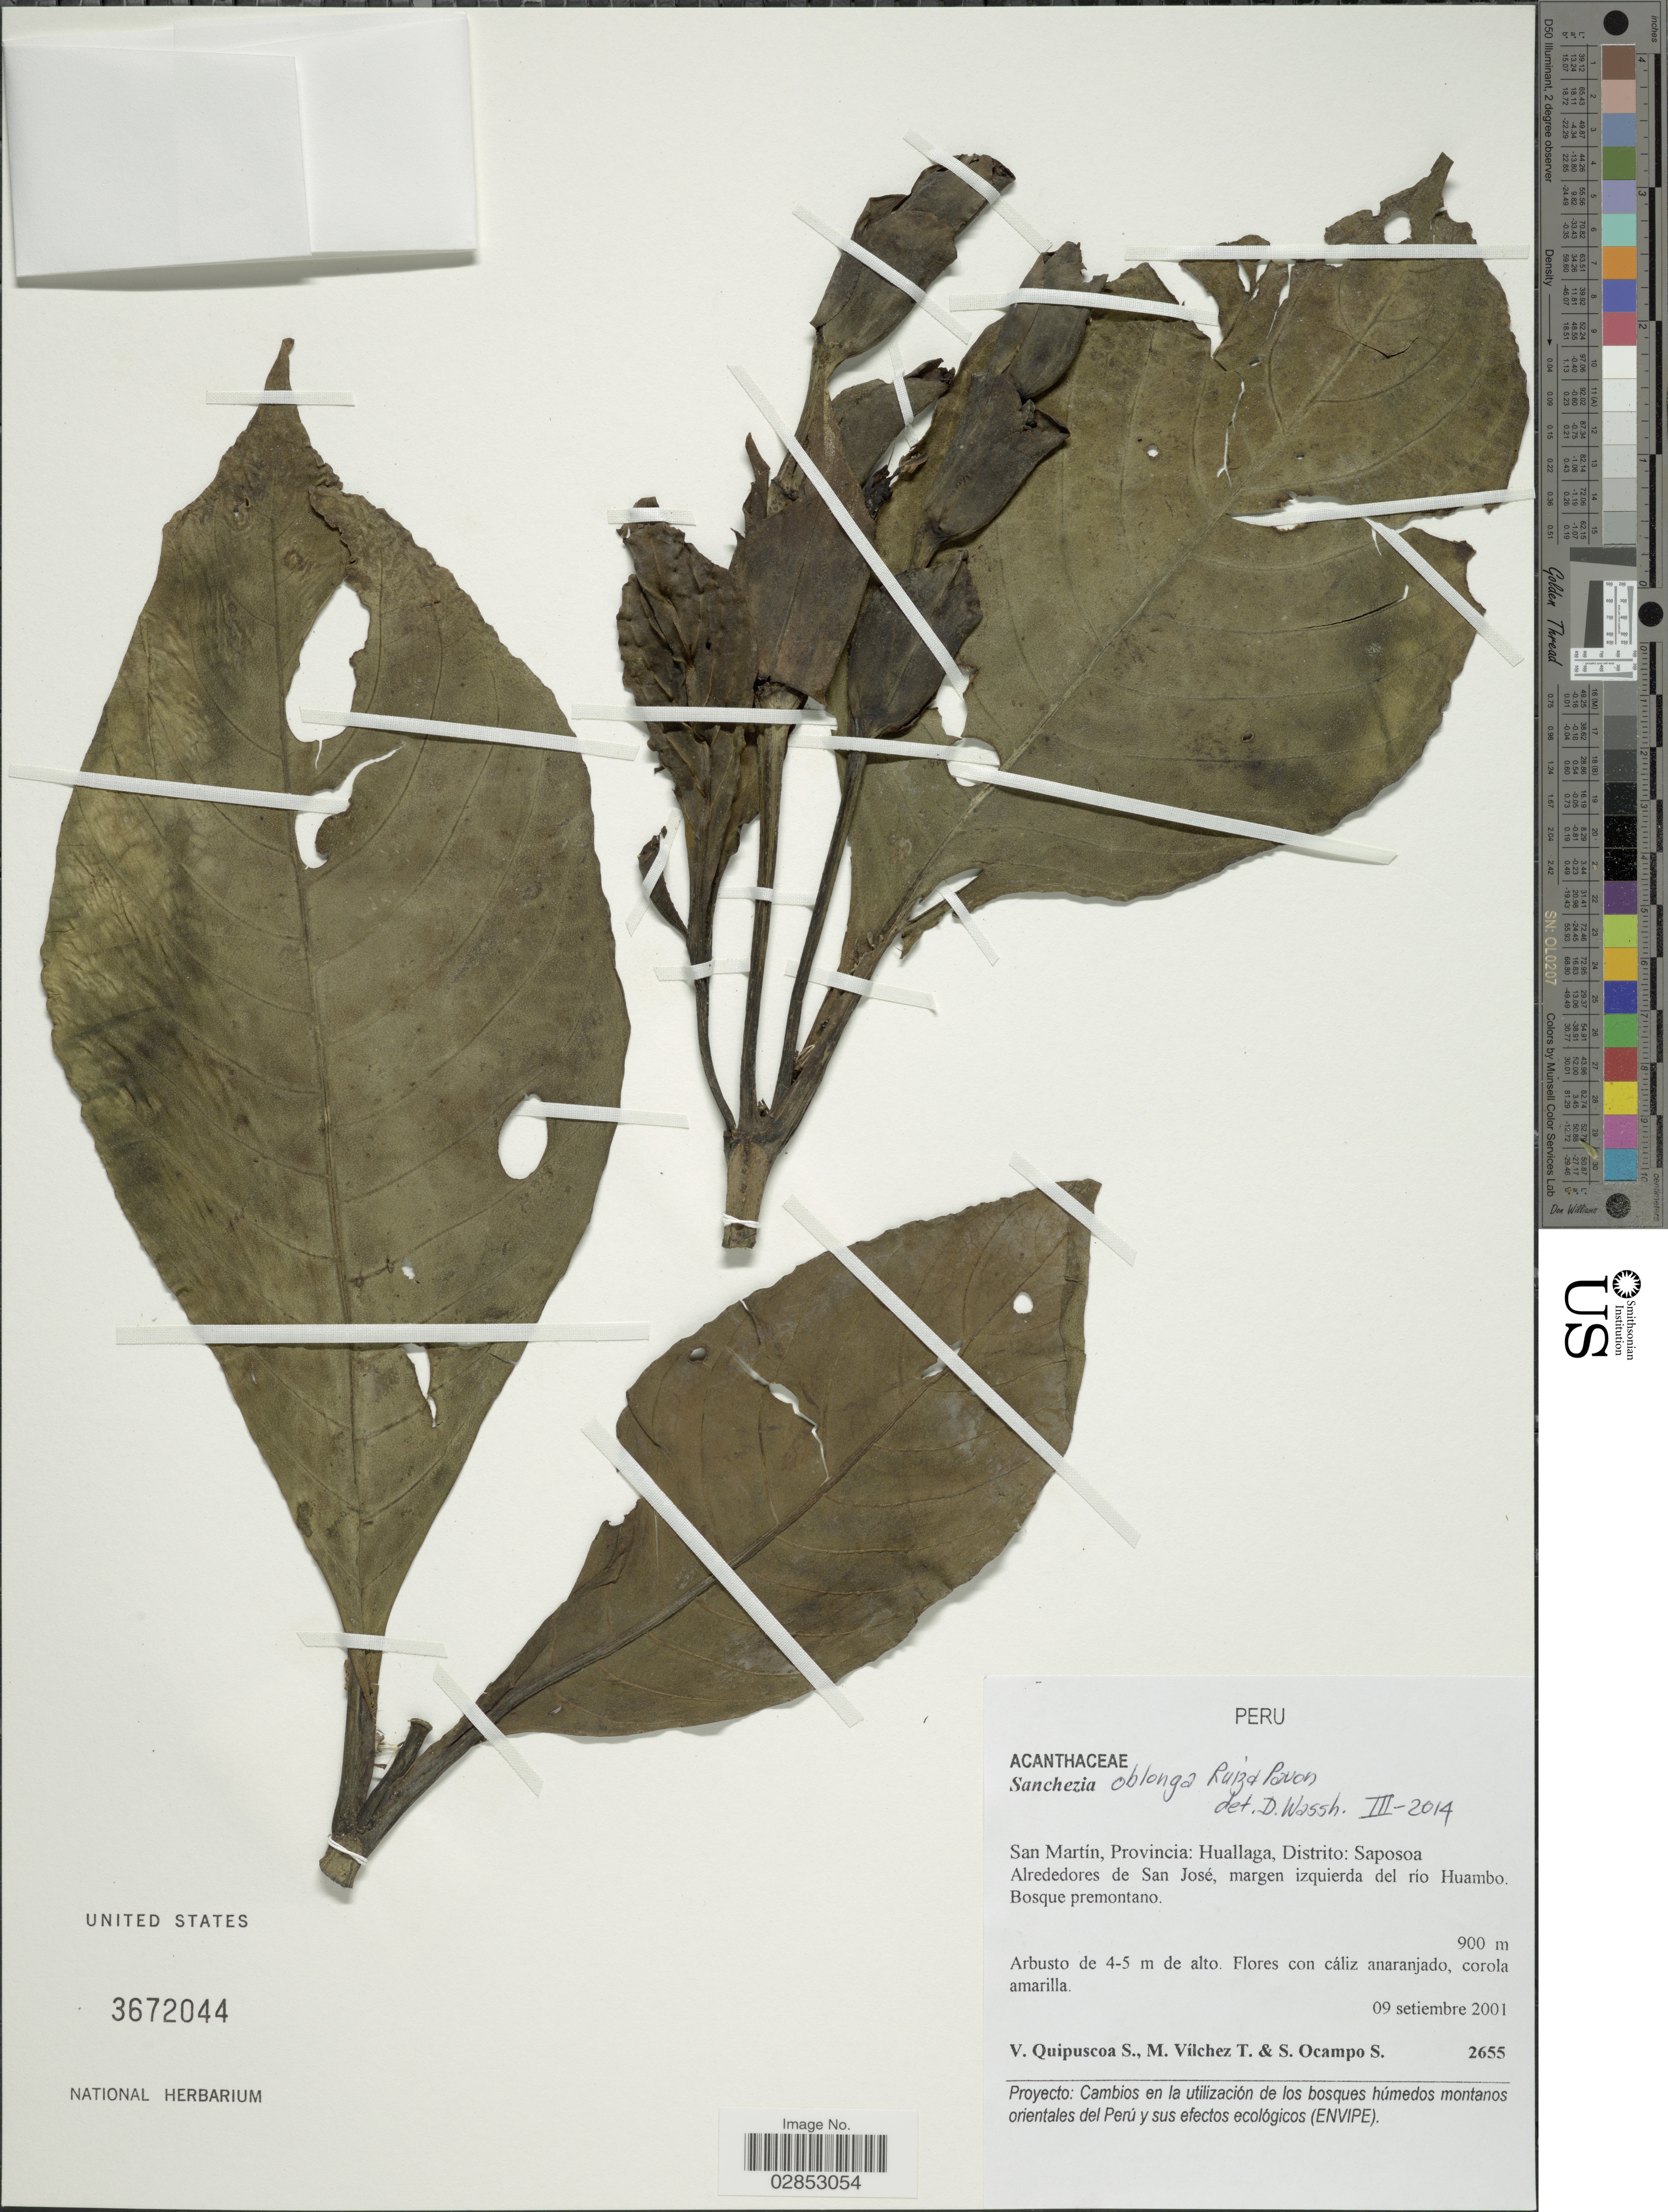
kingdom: Plantae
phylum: Tracheophyta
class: Magnoliopsida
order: Lamiales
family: Acanthaceae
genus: Sanchezia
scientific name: Sanchezia oblonga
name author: Ruiz & Pav.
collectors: V. Quipuscoa S., M. Vilchez T. & S. Ocampo S.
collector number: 2655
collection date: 2001-09-09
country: Peru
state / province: San Martín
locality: Provincia: Huallaga, Distrito: Saposoa Alrededores de San José, margen izquierda del rio Huambo.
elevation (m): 900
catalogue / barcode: US 3672044